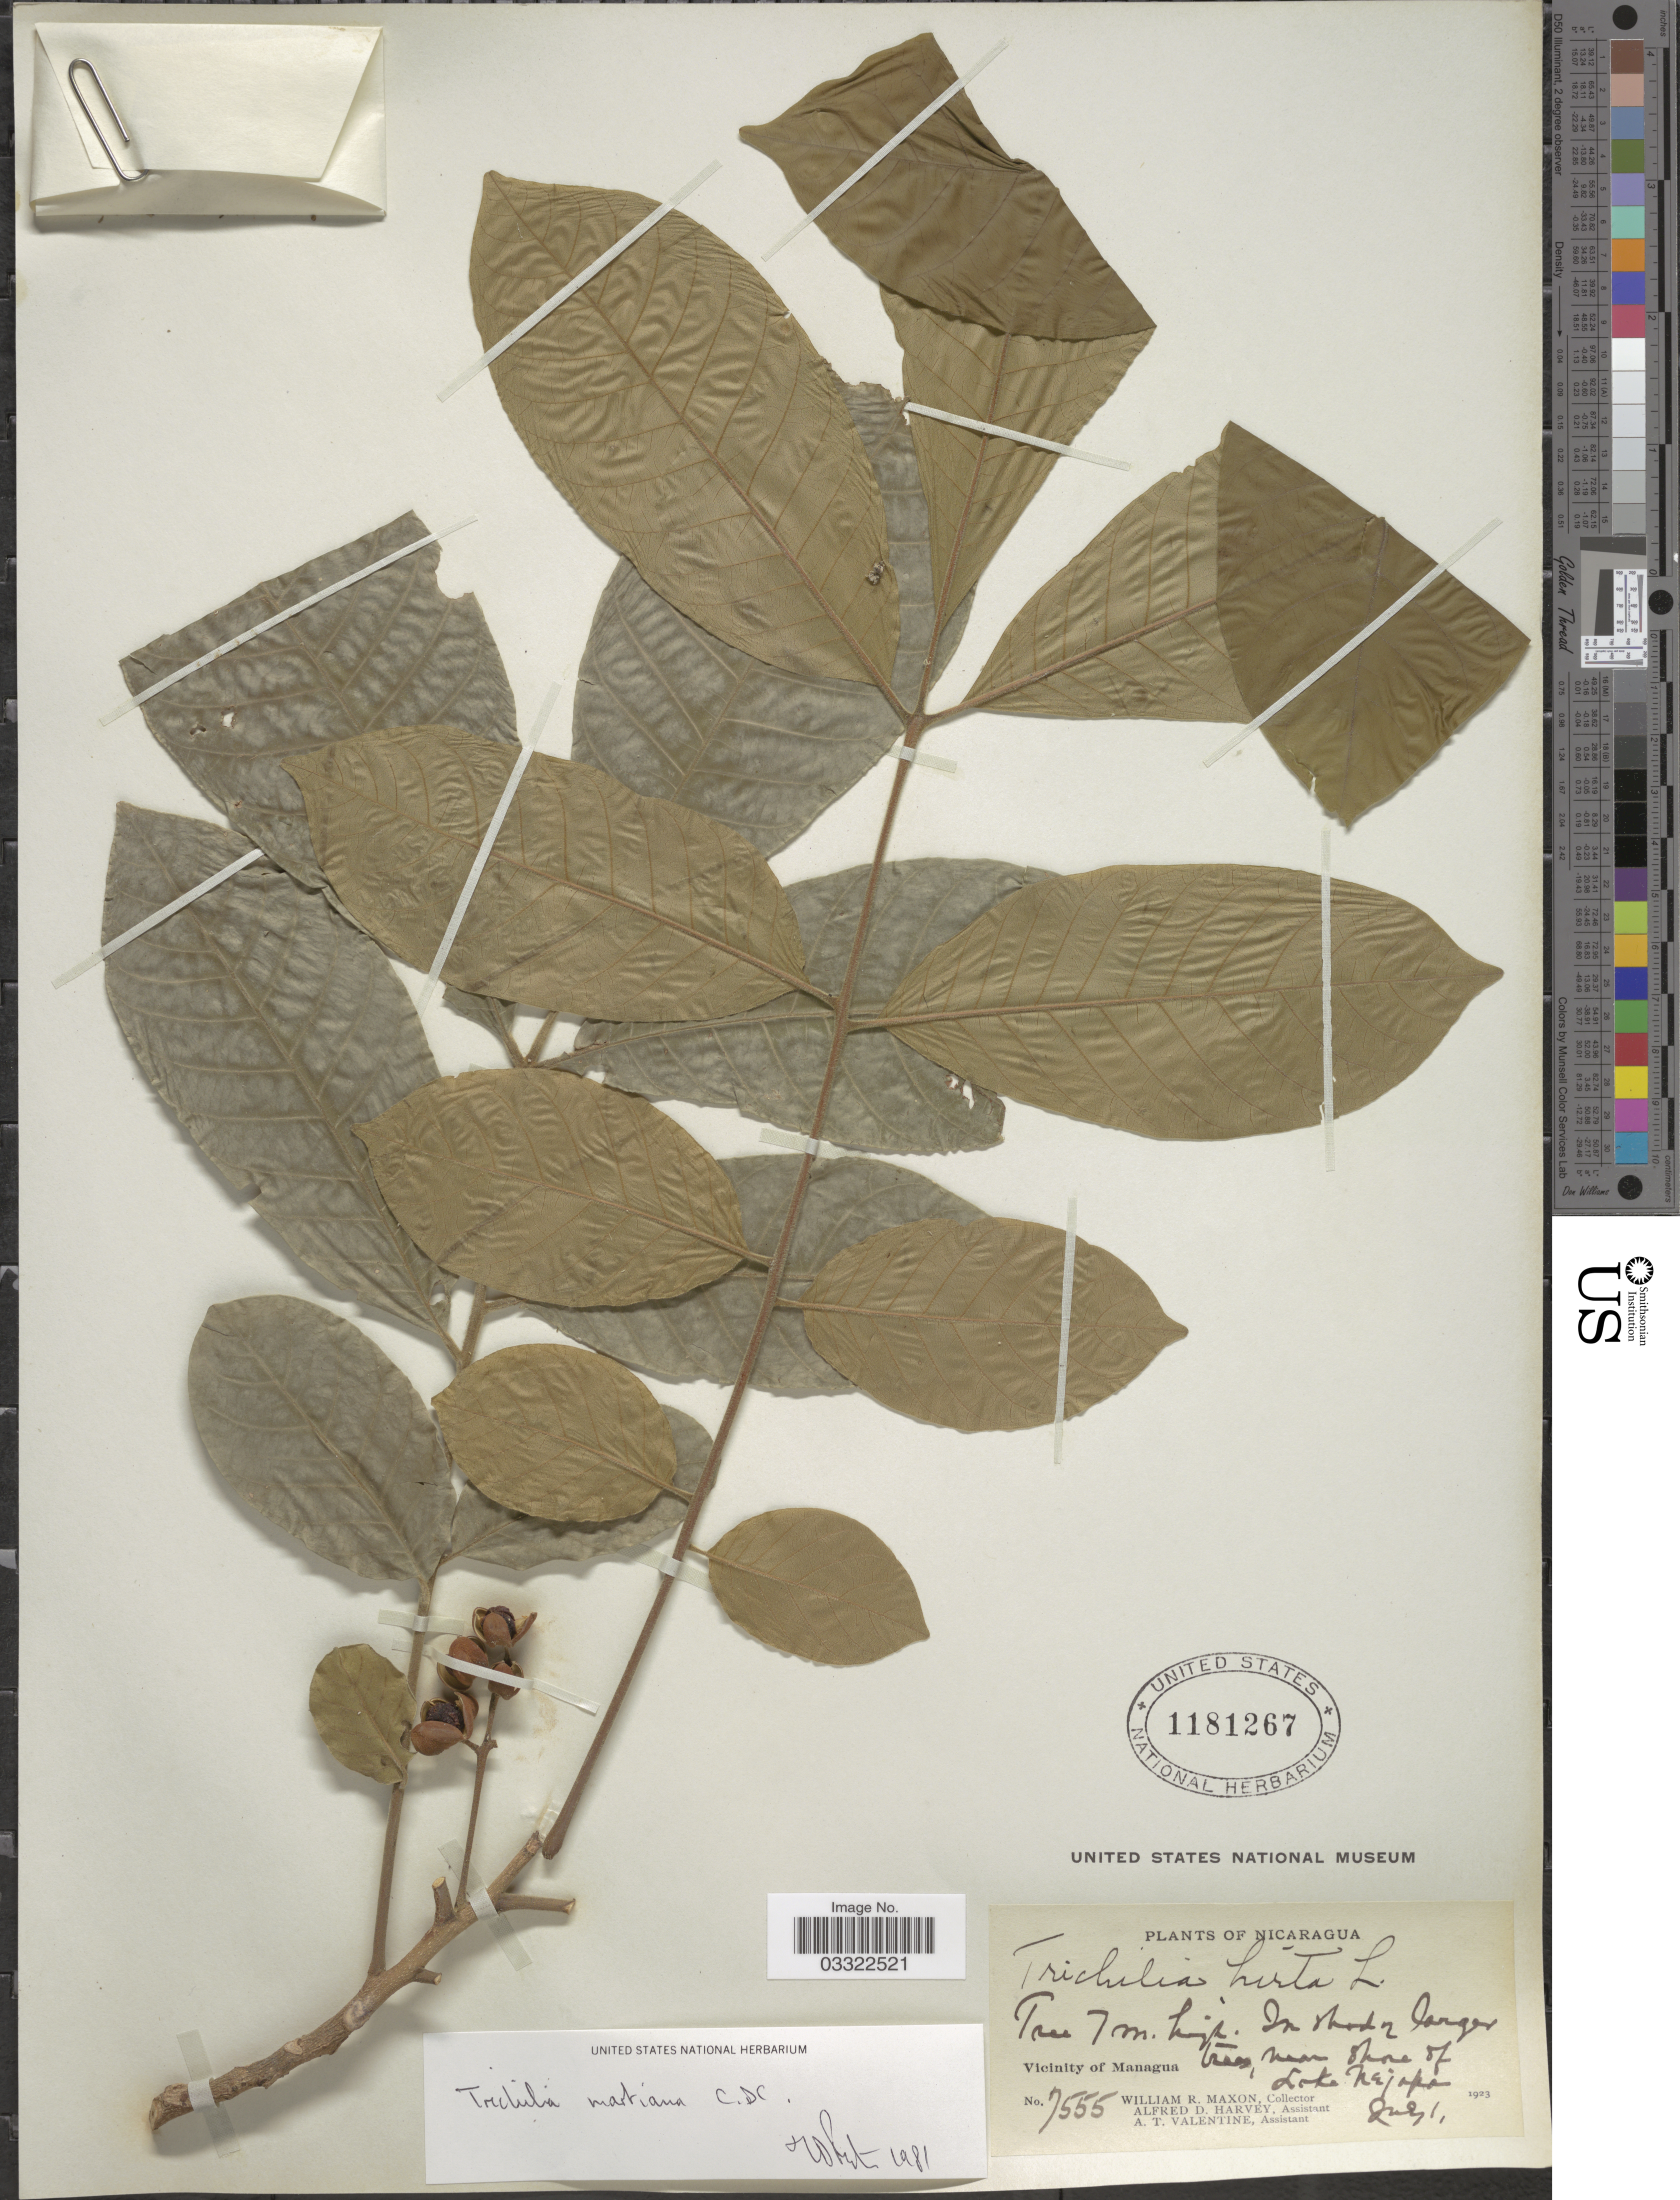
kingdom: Plantae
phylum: Tracheophyta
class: Magnoliopsida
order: Sapindales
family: Meliaceae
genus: Trichilia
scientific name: Trichilia martiana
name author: C. DC.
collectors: W. R. Maxon, A. D. Harvey & A. Valentine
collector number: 7555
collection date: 1923-07-01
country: Nicaragua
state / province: Managua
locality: Vicinity of Managua. Near shore of Lake Nejapa.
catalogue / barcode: US 1181267